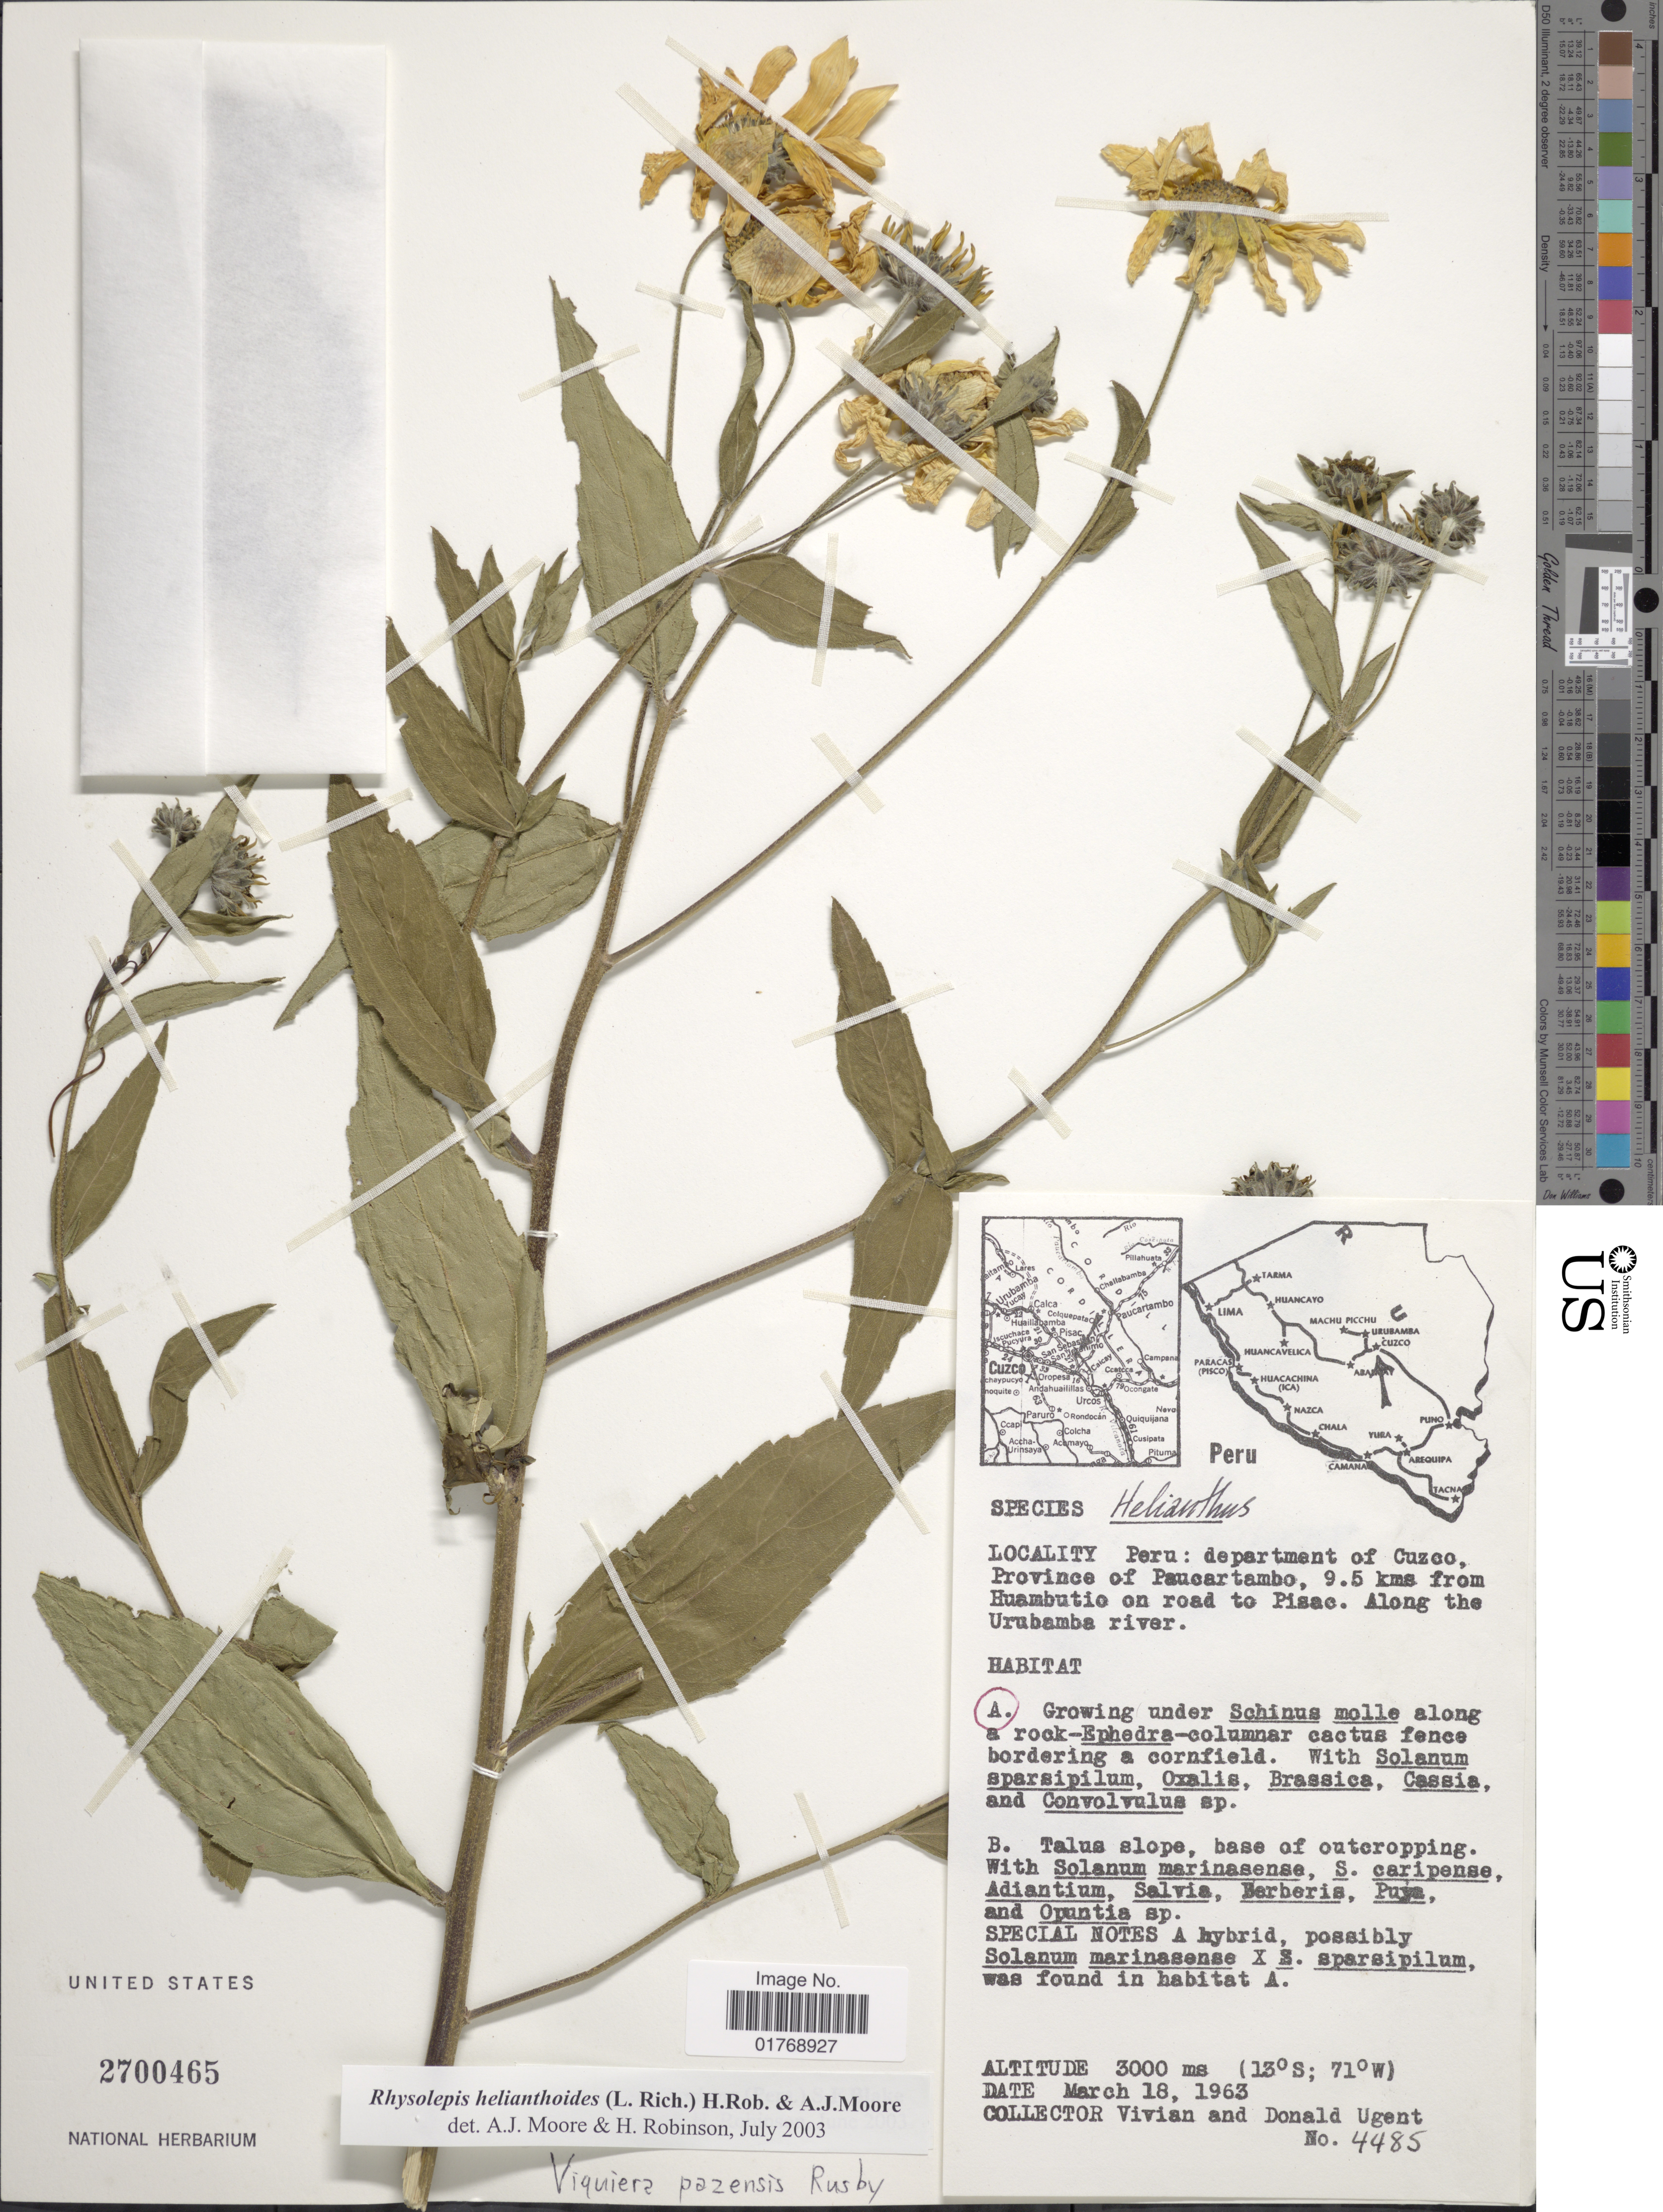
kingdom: Plantae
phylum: Tracheophyta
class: Magnoliopsida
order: Asterales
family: Asteraceae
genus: Viguiera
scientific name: Viguiera procumbens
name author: (Pers.) S.F. Blake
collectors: V. Ugent & D. Ugent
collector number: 4485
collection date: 1963-03-18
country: Peru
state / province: Cusco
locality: Peru: department of Cuzco, Province of Paucartambo, 9.5 kms from Huambutio on road to Pisac. Along the Urubamba river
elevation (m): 3000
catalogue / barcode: US 2700465